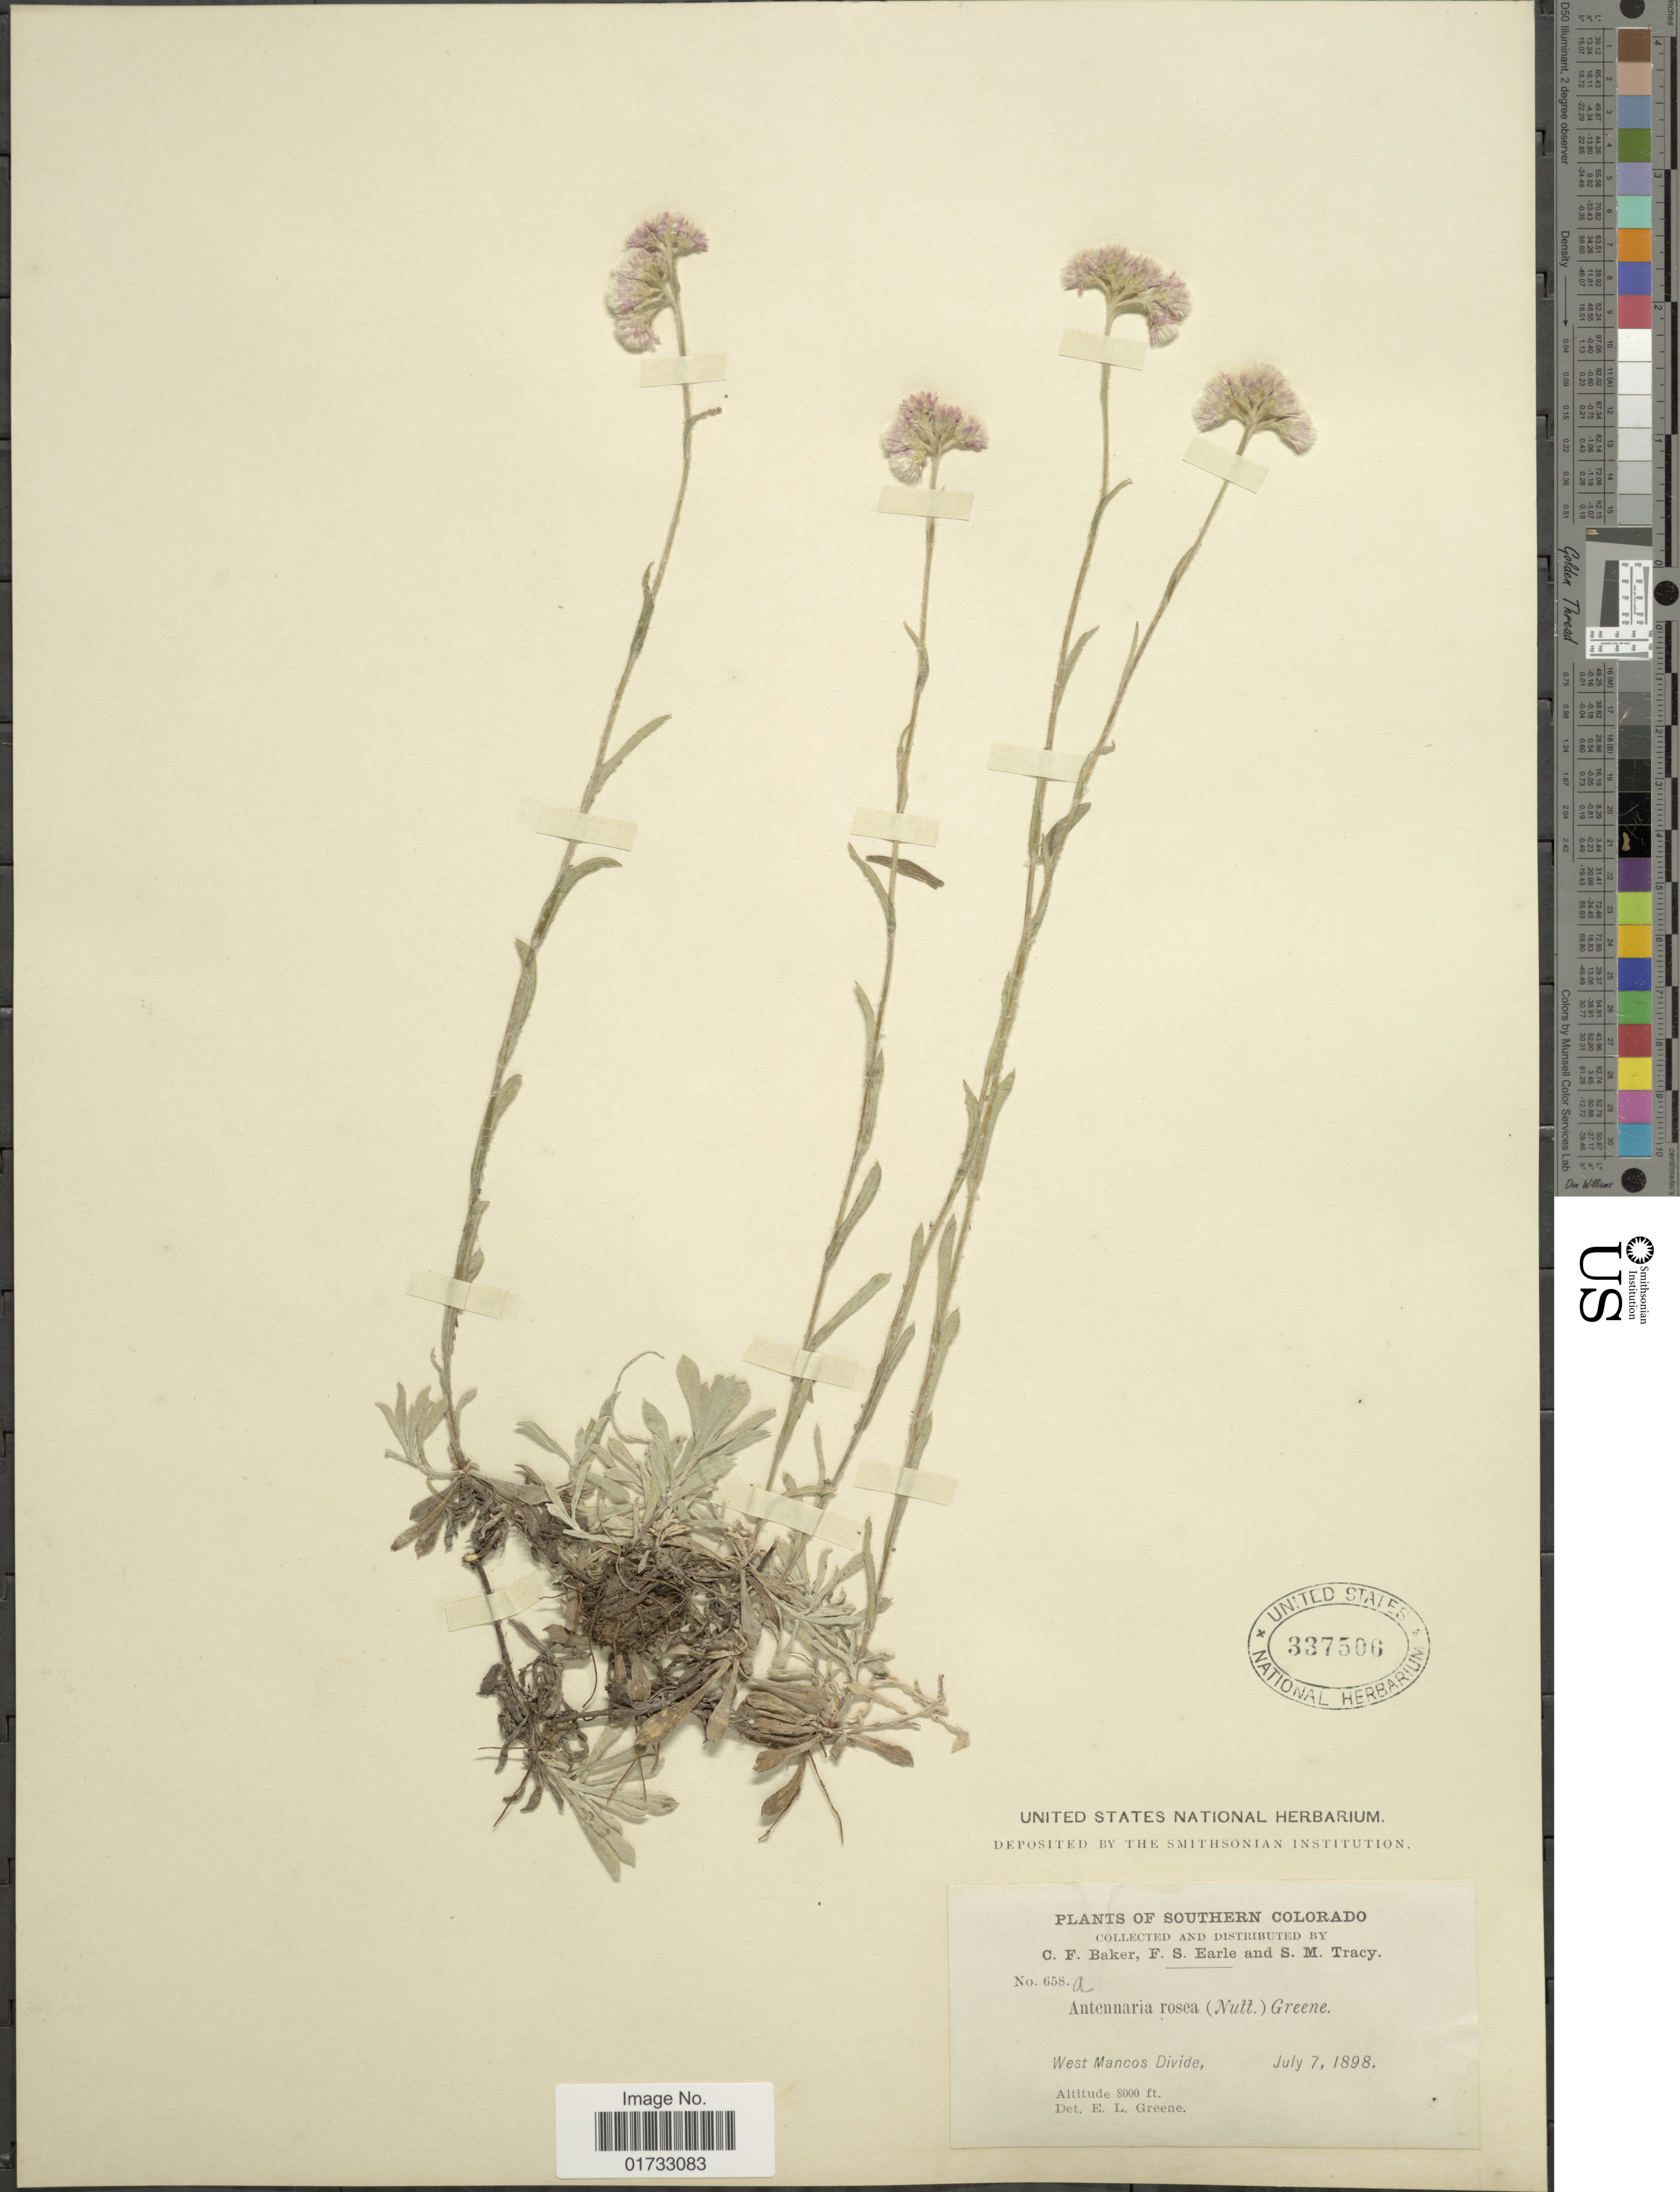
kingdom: Plantae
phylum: Tracheophyta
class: Magnoliopsida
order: Asterales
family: Asteraceae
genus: Antennaria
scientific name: Antennaria rosea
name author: Greene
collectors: C. F. Baker, F. S. Earle & C. Tracy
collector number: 658a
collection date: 1898-07-07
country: United States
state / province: Colorado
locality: Southern Colorado, West Mancos Divide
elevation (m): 2438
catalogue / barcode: US 337506